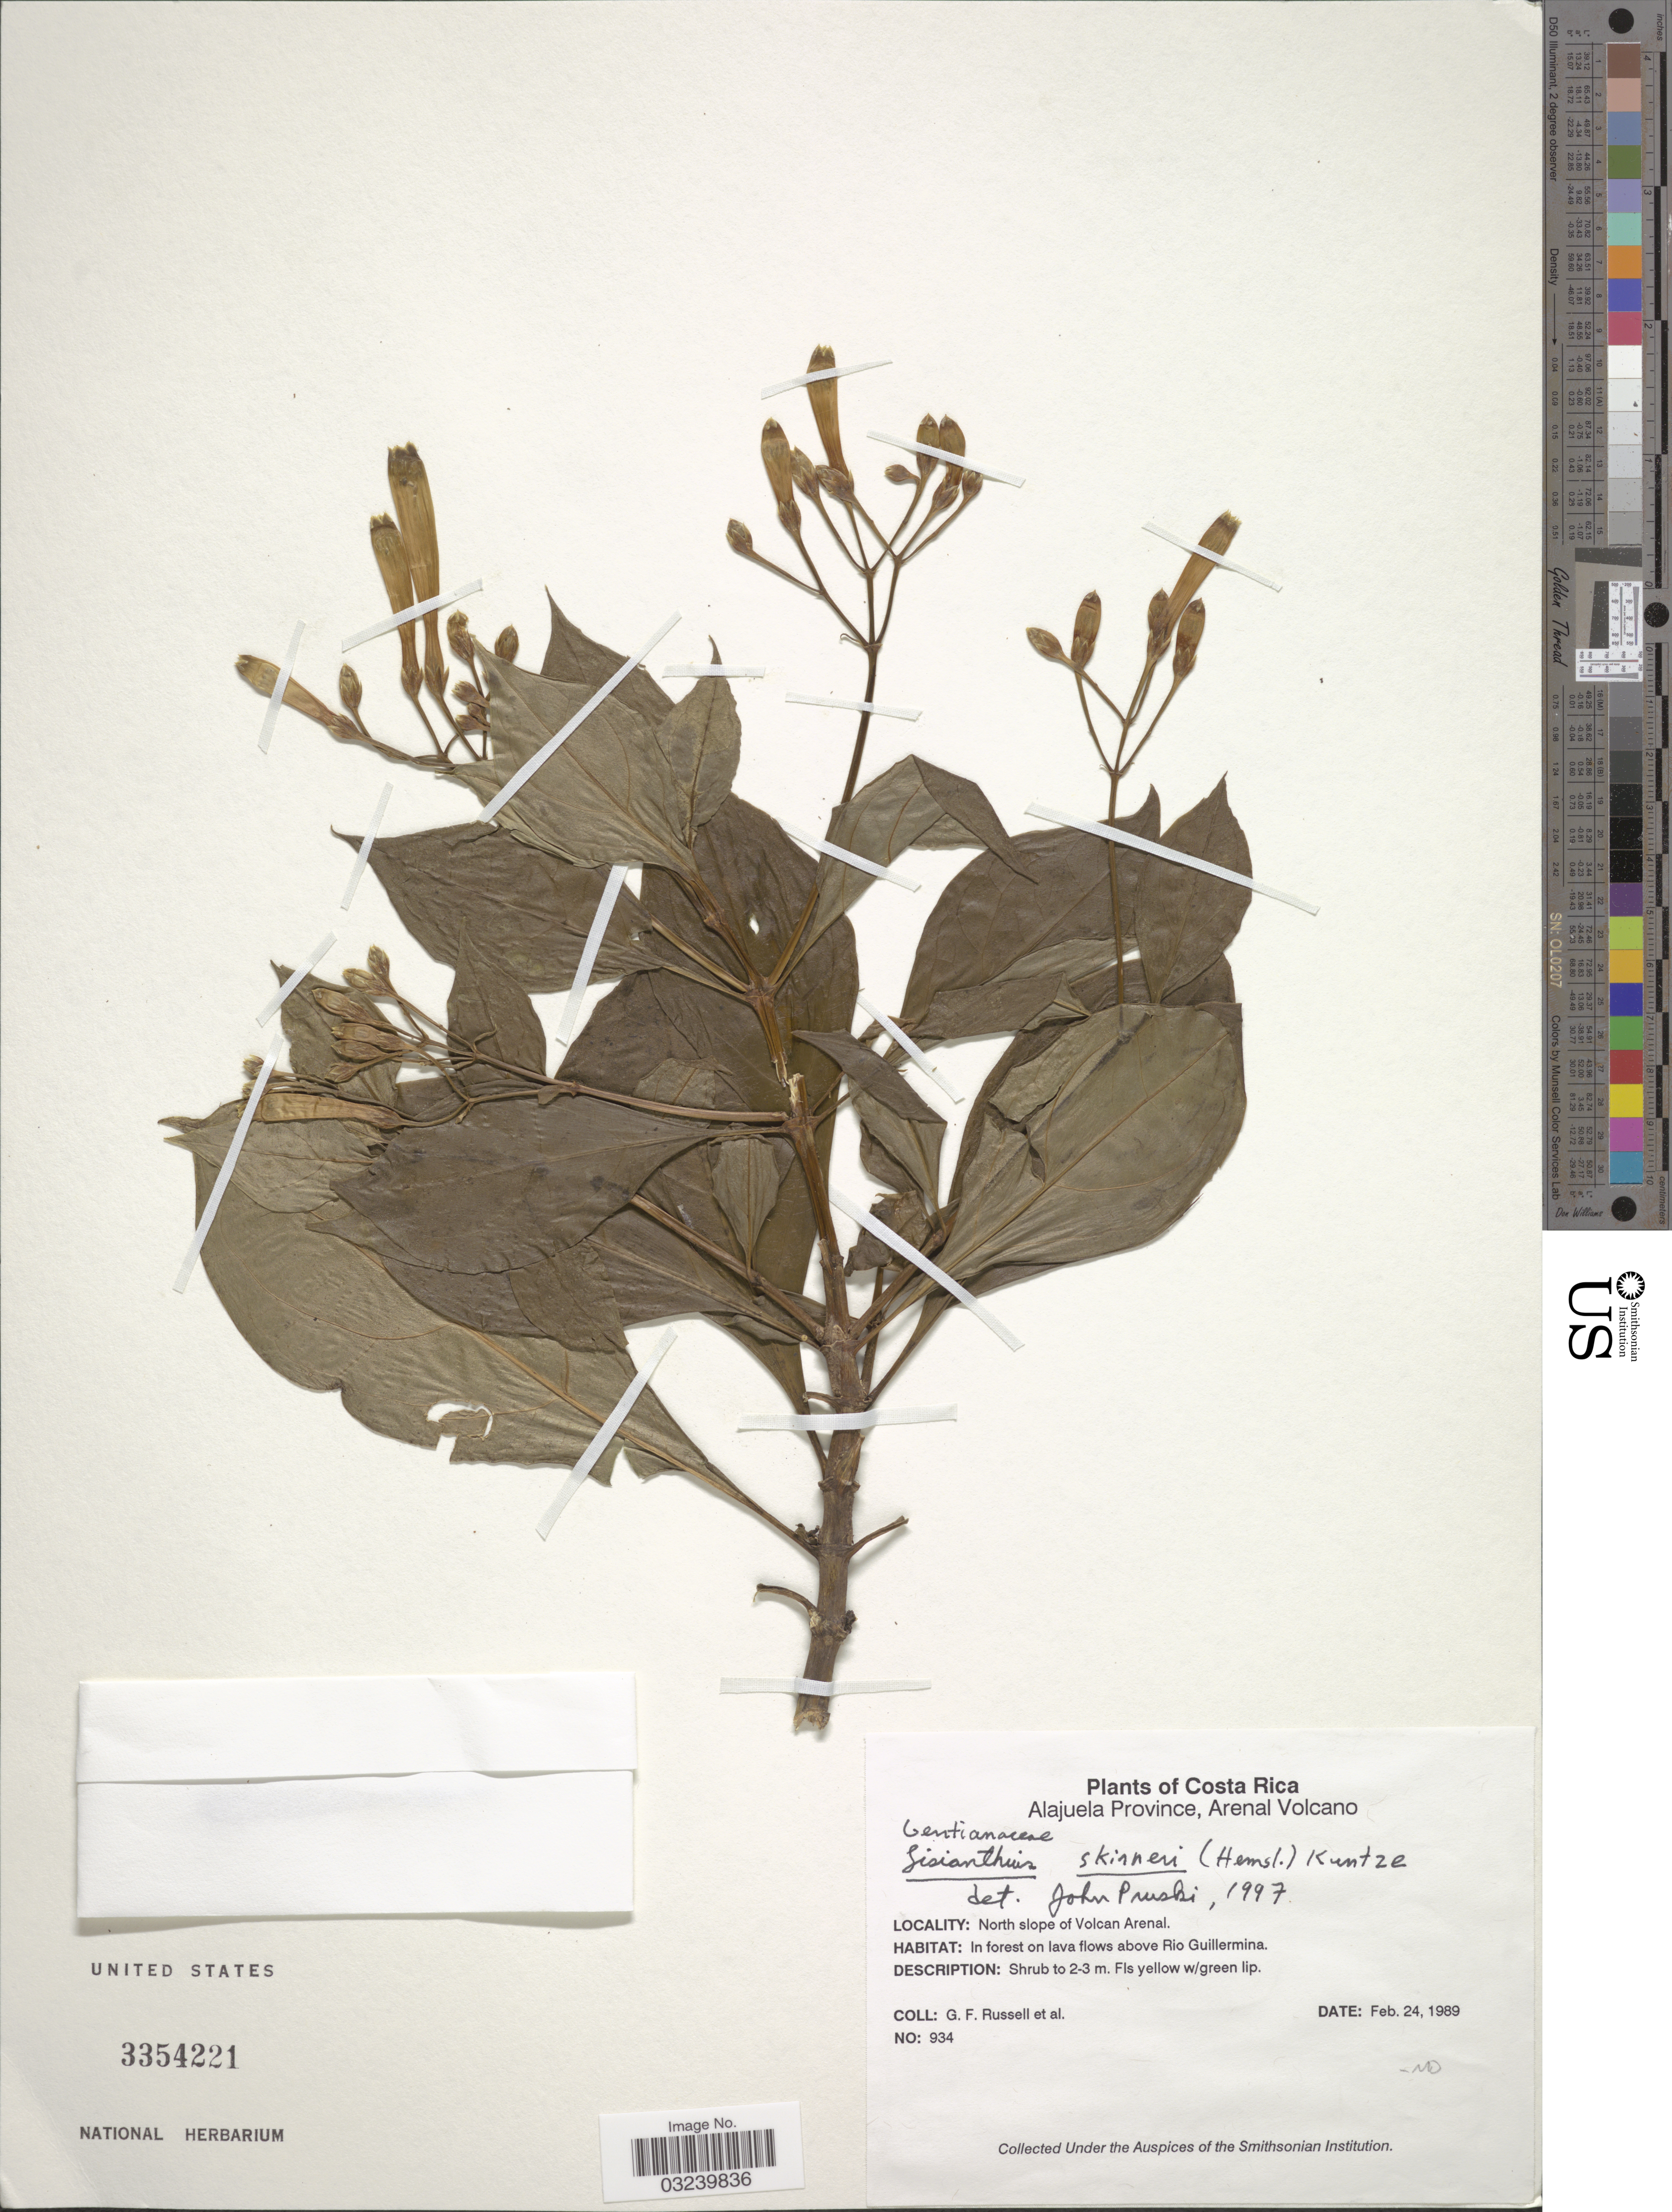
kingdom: Plantae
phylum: Tracheophyta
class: Magnoliopsida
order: Gentianales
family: Gentianaceae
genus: Lisianthius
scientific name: Lisianthius skinneri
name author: (Hemsl.) Kuntze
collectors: G. Russell & et al.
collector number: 934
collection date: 1989-02-24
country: Costa Rica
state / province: Alajuela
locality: Alajuela Province, Arenal Volcano. North slope of Volcan Arenal. In forest on lava flows above Rio Guillermina.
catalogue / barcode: US 3354221